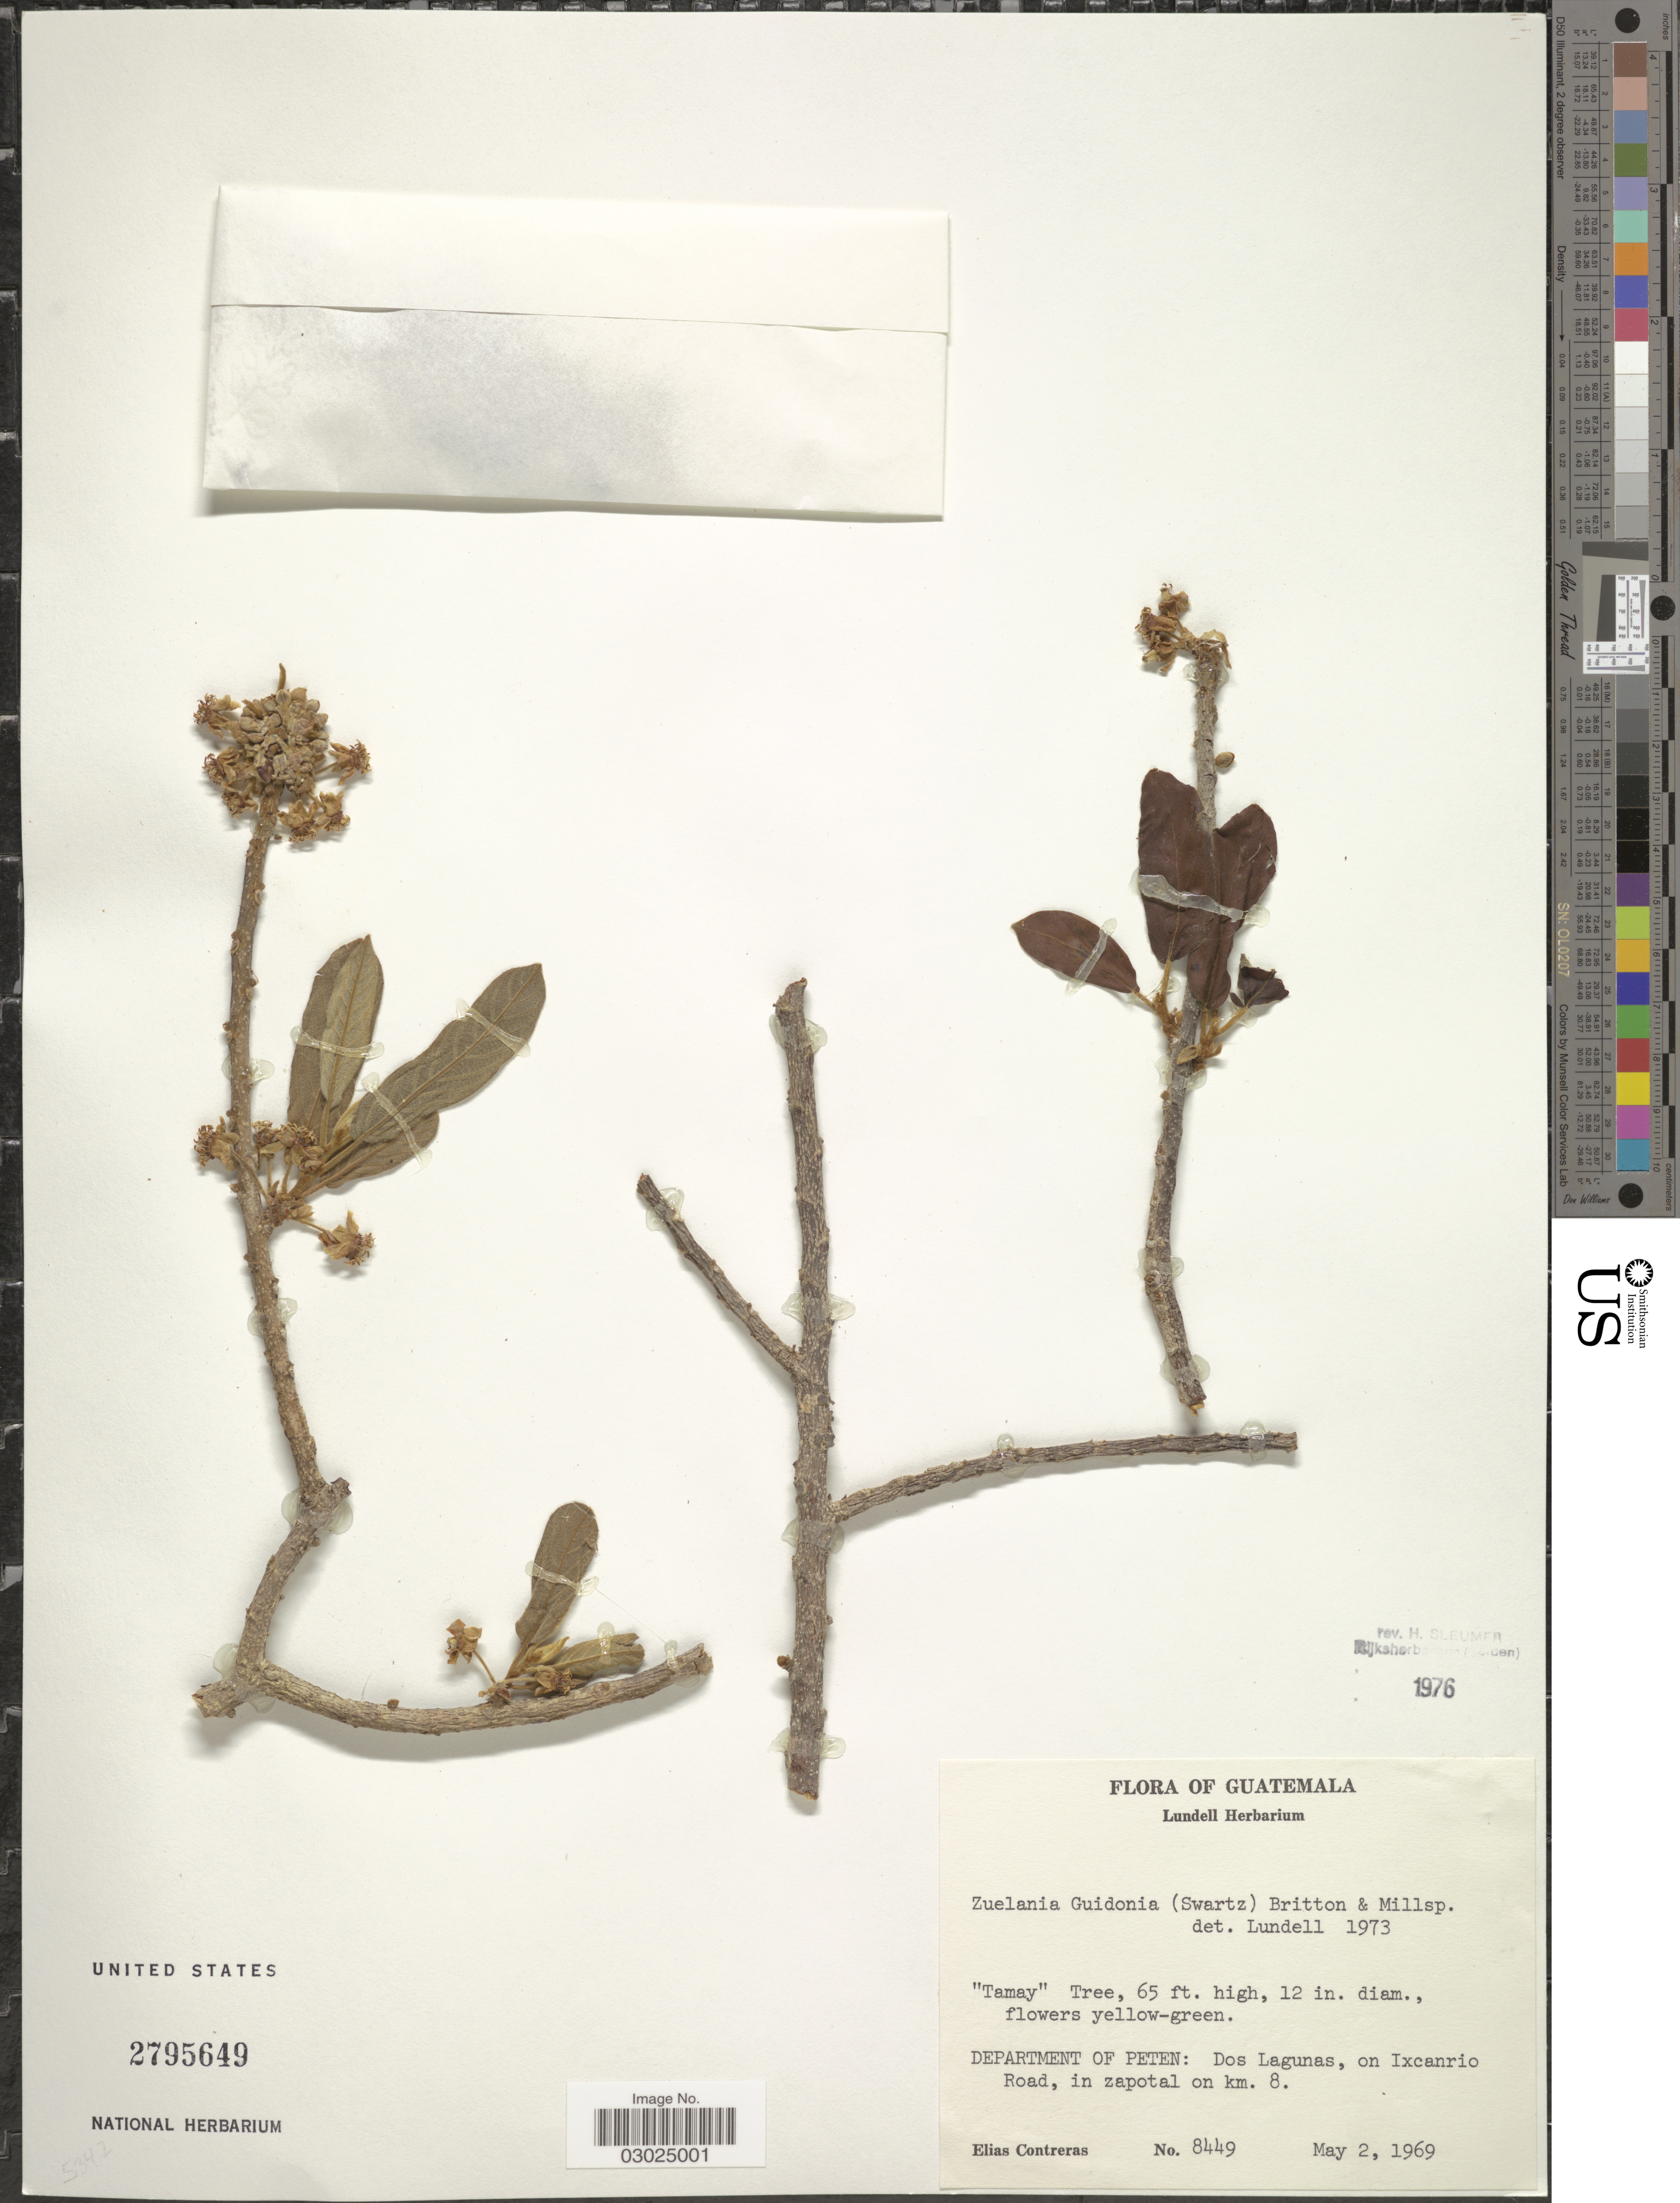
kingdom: Plantae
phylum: Tracheophyta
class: Magnoliopsida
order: Malpighiales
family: Salicaceae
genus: Casearia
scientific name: Casearia laetioides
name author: (A. Rich.) Warb.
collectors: E. Contreras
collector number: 8449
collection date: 1969-05-02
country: Guatemala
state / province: El Petén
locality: Department of Peten: Dos Lagunas, on Ixcanrio Road, in zapotal on km. 8.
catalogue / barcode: US 2795649